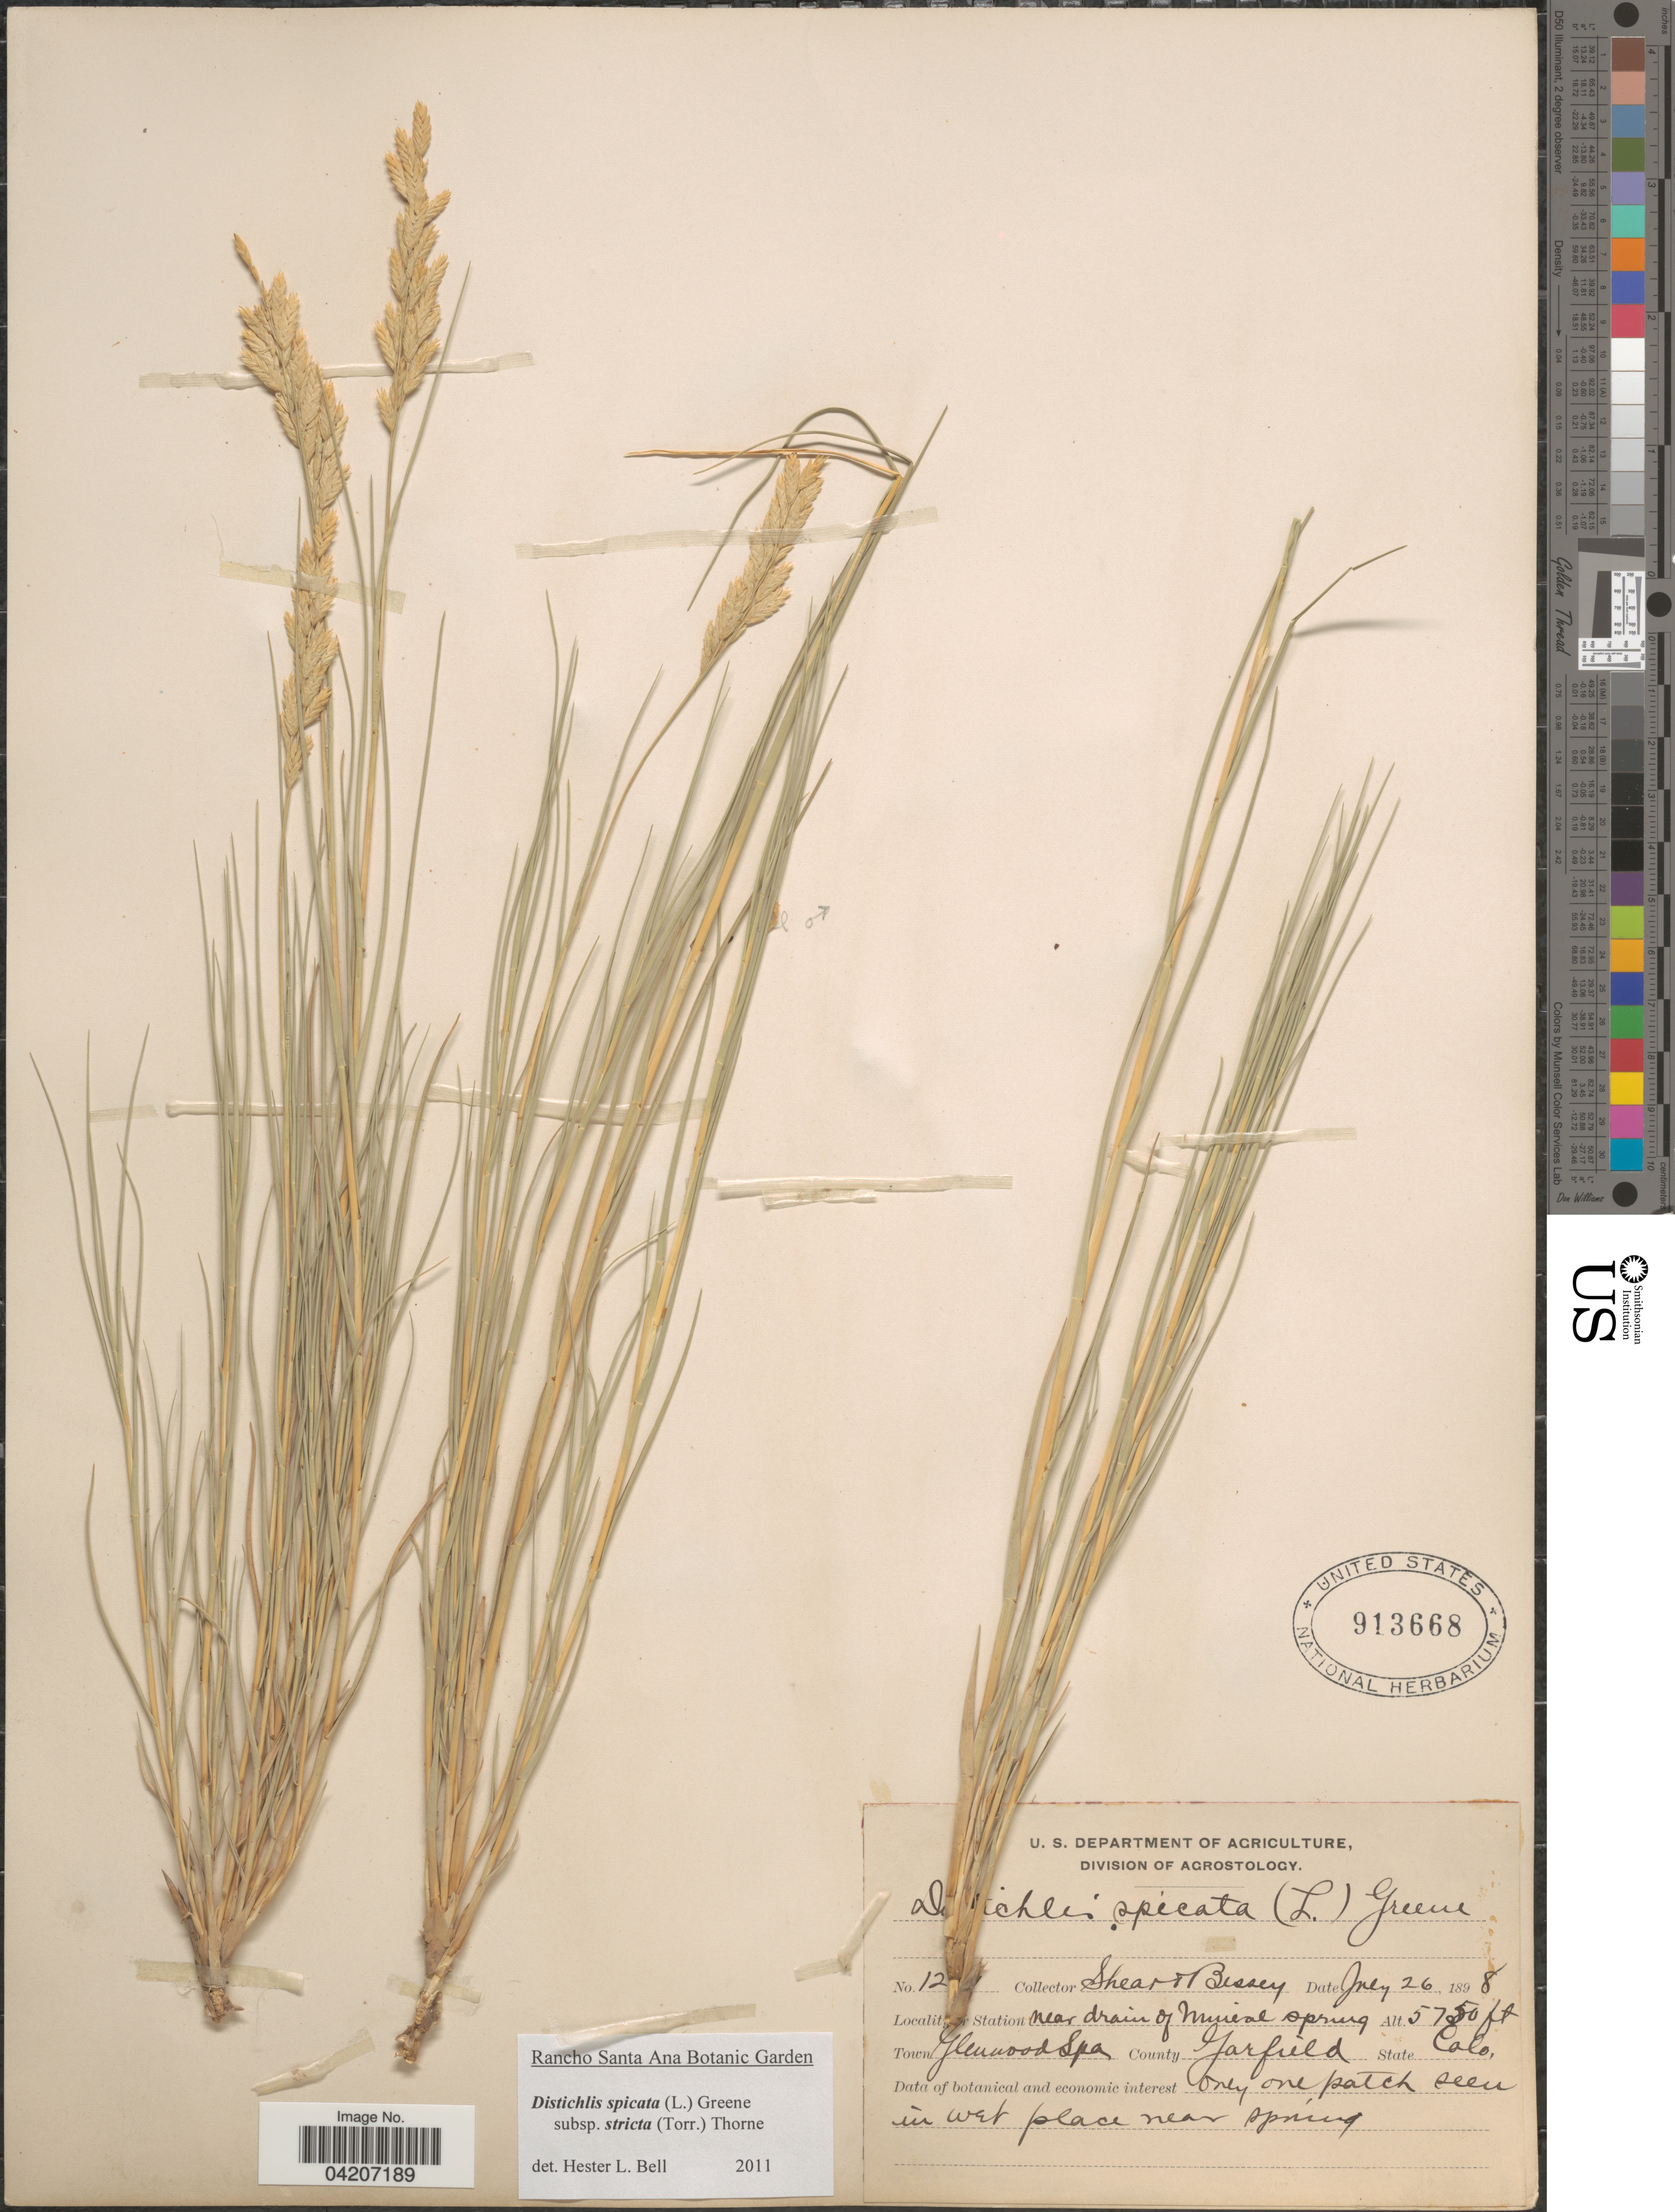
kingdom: Plantae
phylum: Tracheophyta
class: Liliopsida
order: Poales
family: Poaceae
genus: Distichlis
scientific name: Distichlis spicata subsp. stricta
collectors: -- Shear & -. Bessey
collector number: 12!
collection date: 1898-07-26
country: United States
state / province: Colorado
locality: Near drain of Mineral Spring. Town Glennwood Spa. County Garfield.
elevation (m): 1753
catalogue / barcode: US 913668